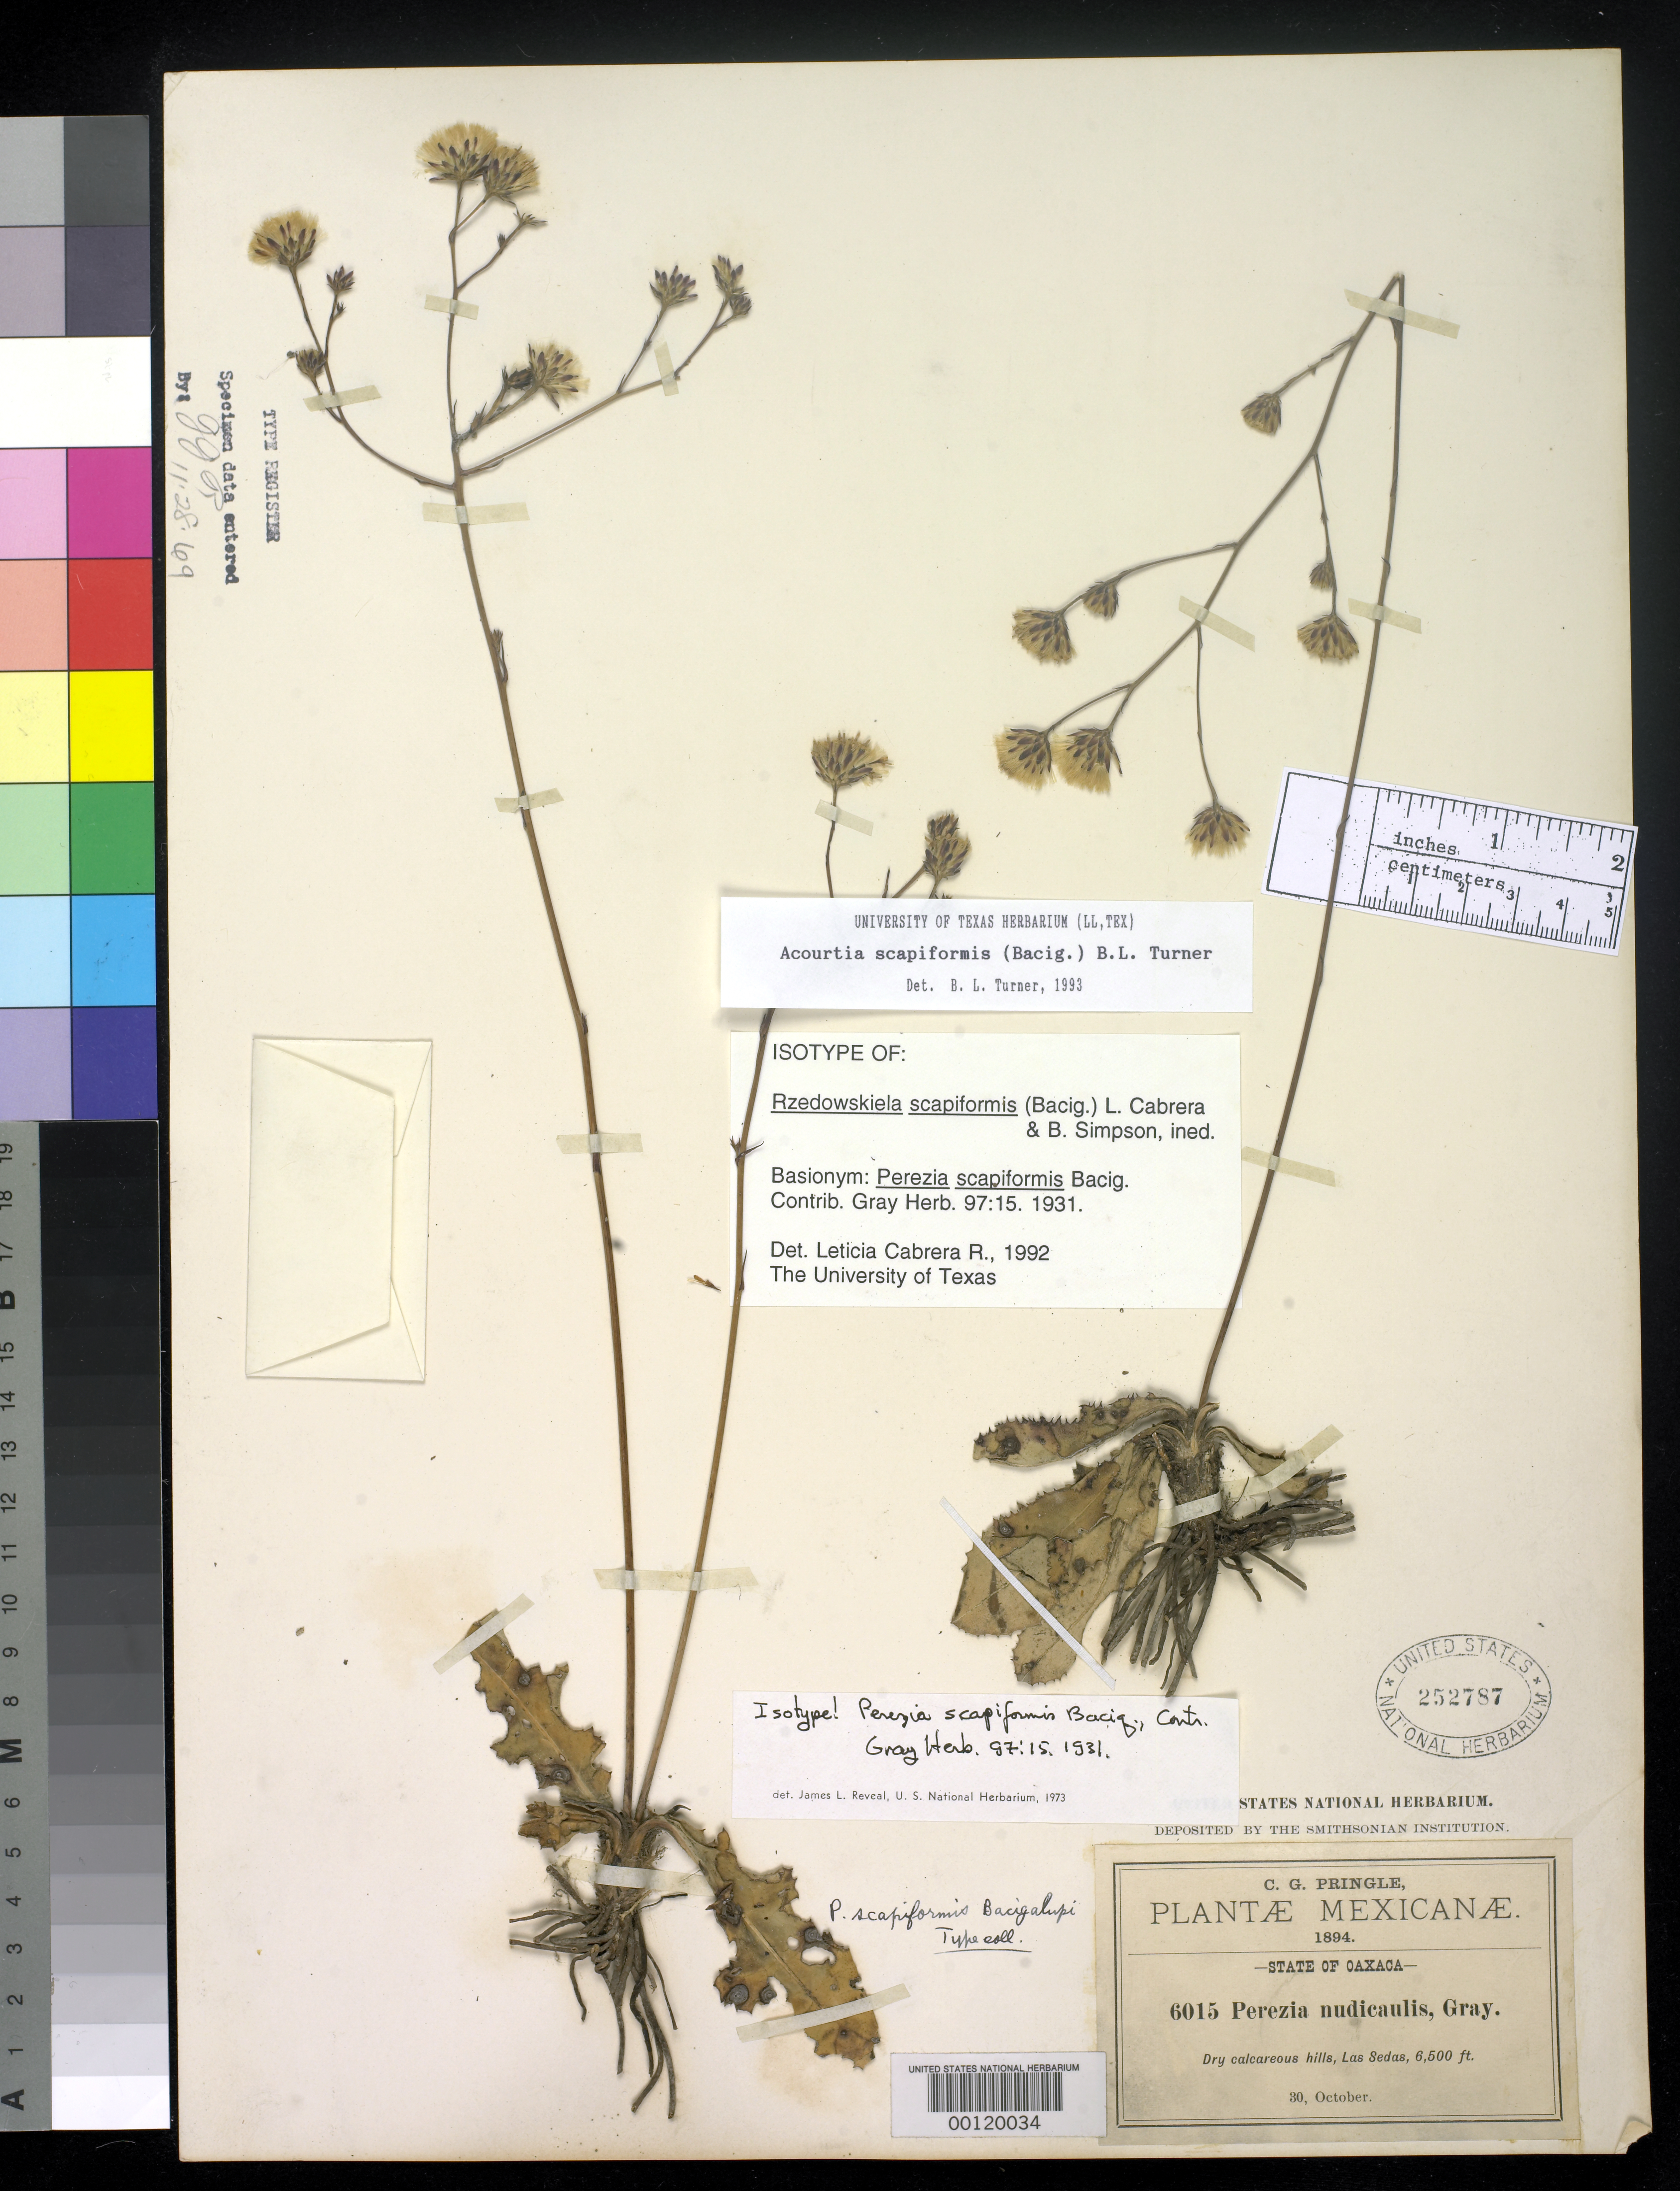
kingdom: Plantae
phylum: Tracheophyta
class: Magnoliopsida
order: Asterales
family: Asteraceae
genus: Perezia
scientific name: Perezia scapiformis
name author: Bacig.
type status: Isotype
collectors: C. G. Pringle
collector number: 6015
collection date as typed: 30 Oct 1894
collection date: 1894-10-30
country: Mexico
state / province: Oaxaca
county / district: Elta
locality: Las Sedas.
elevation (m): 2000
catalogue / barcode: US 252787